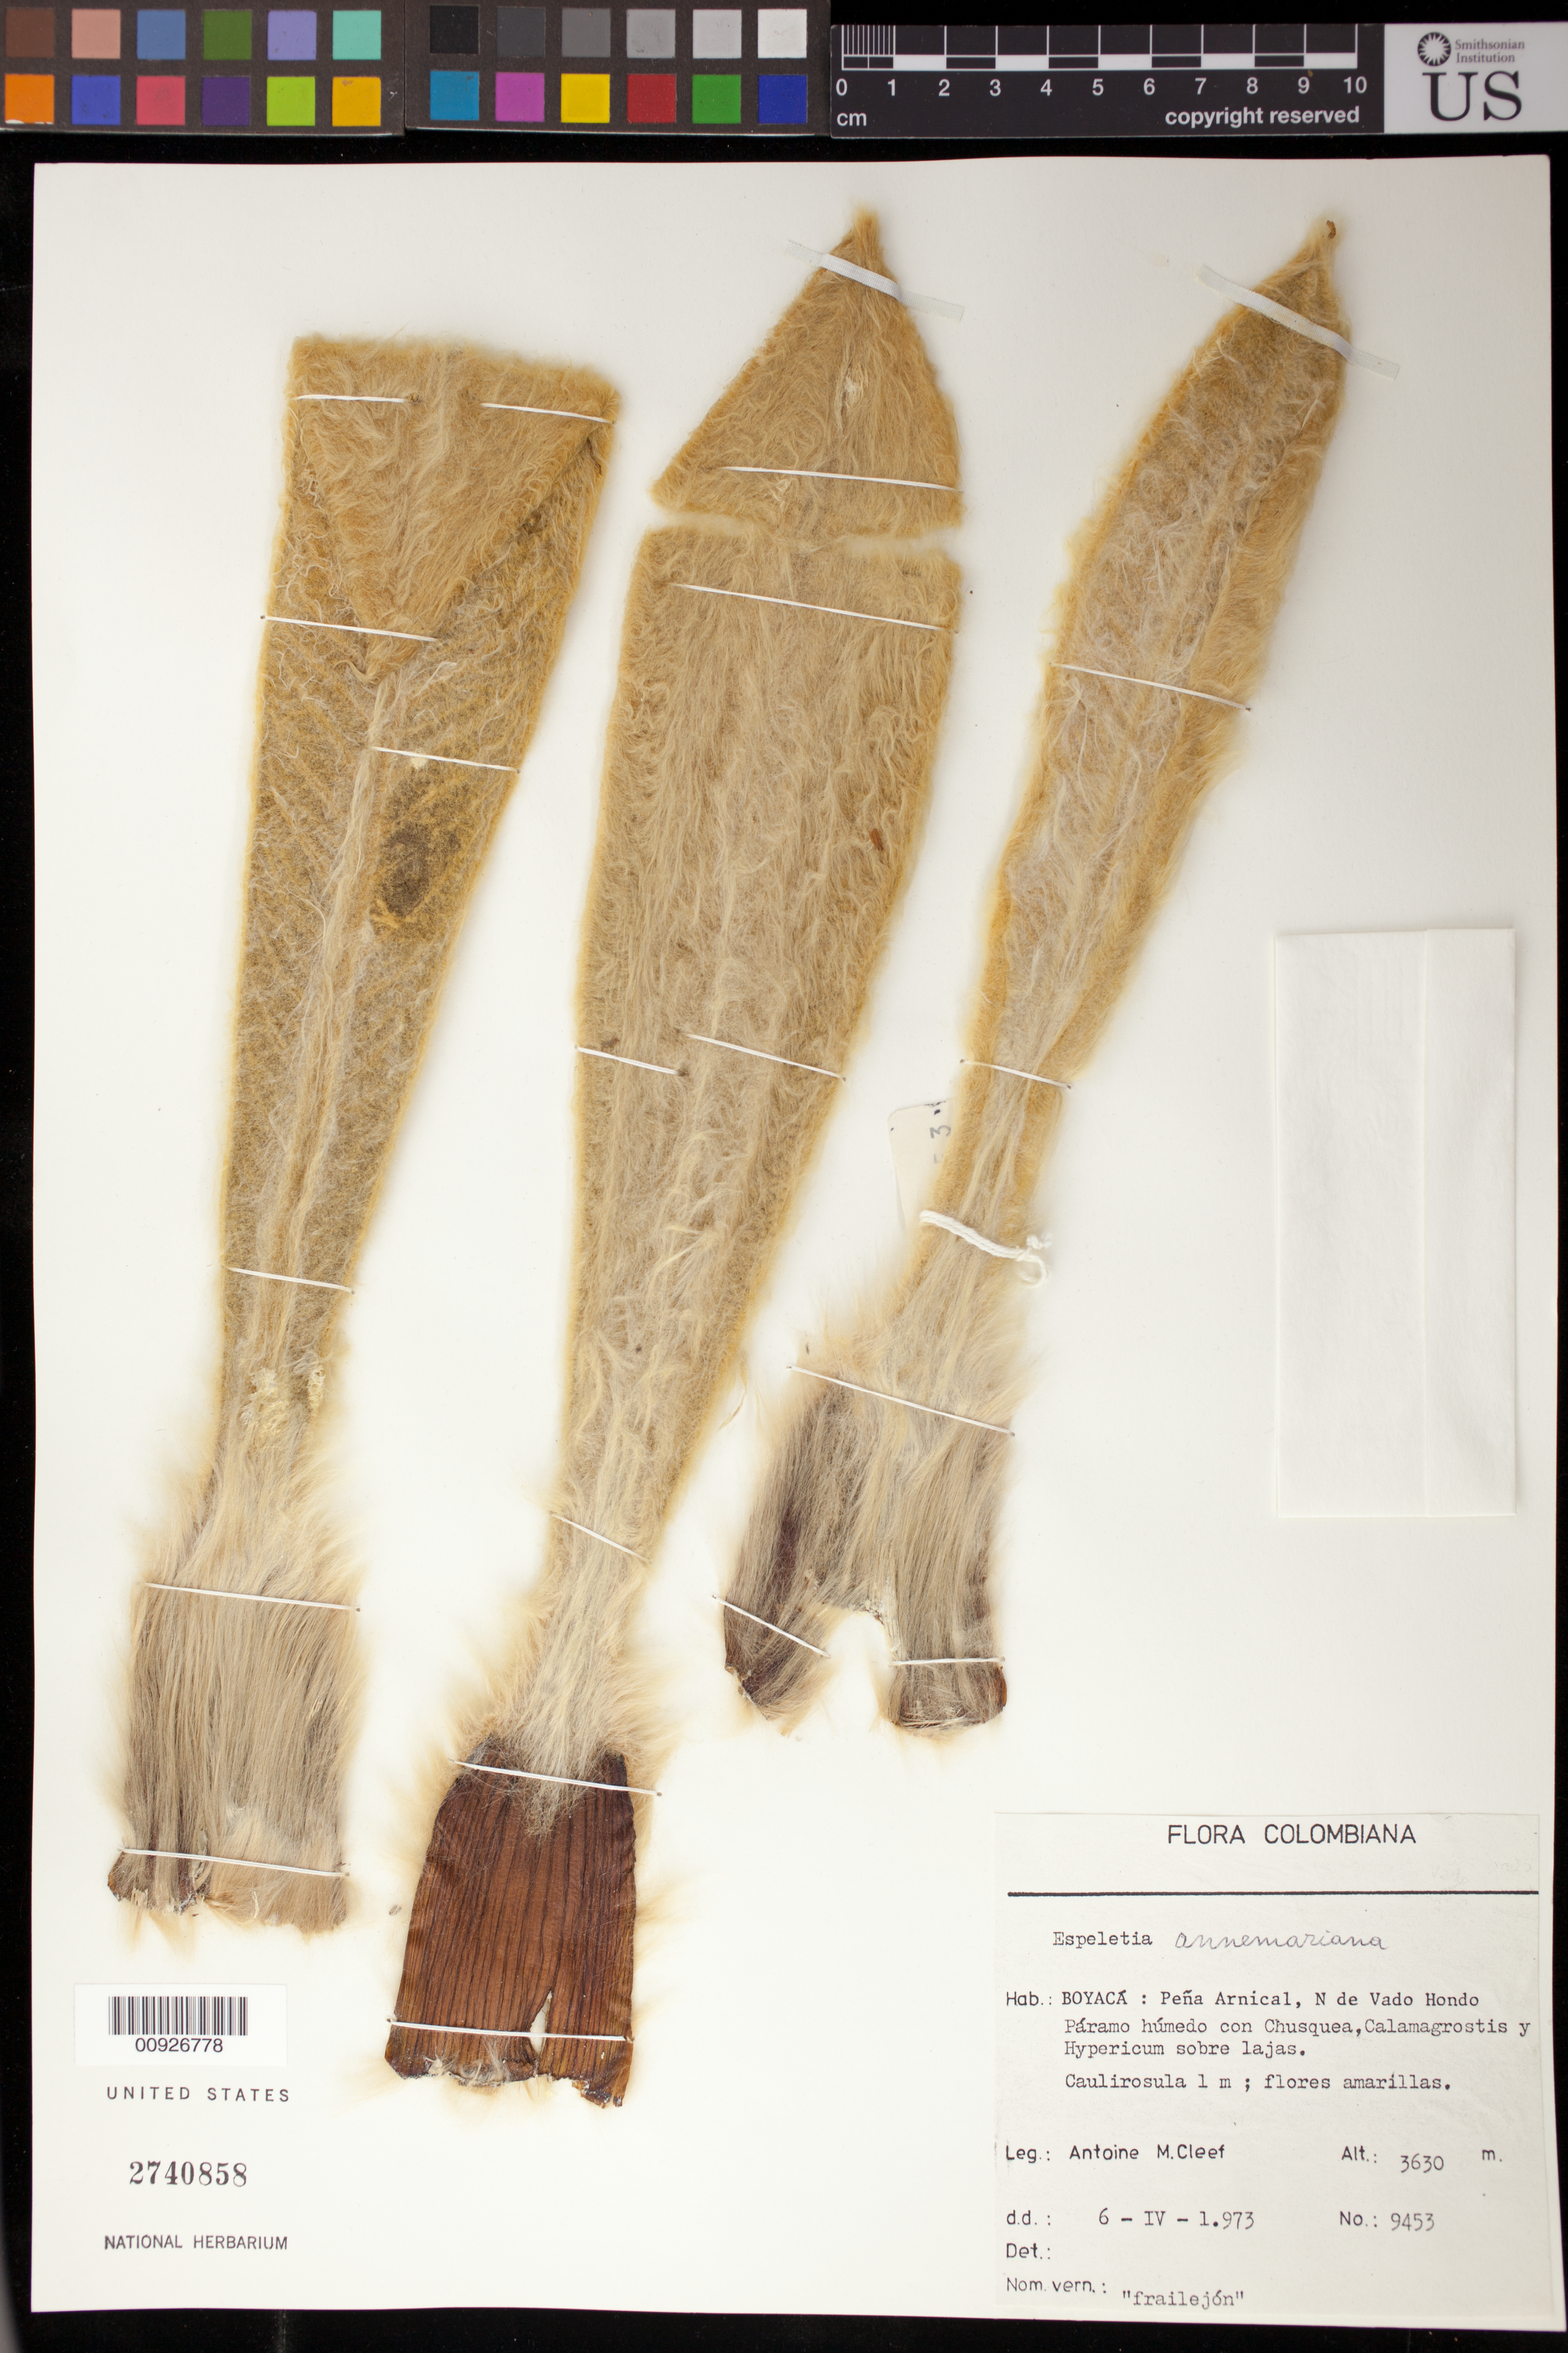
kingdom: Plantae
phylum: Tracheophyta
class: Magnoliopsida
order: Asterales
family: Asteraceae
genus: Espeletia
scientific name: Espeletia annemariana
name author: Cuatrec.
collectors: A. M. Cleef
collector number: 9453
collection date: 1973-04-06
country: Colombia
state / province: Boyacá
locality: Peña Arnical, N de Vado Hondo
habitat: Páramo húmedo con Chusquea, Calamagostris y hypericum sobre lajas.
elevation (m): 3630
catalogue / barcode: US 2740858